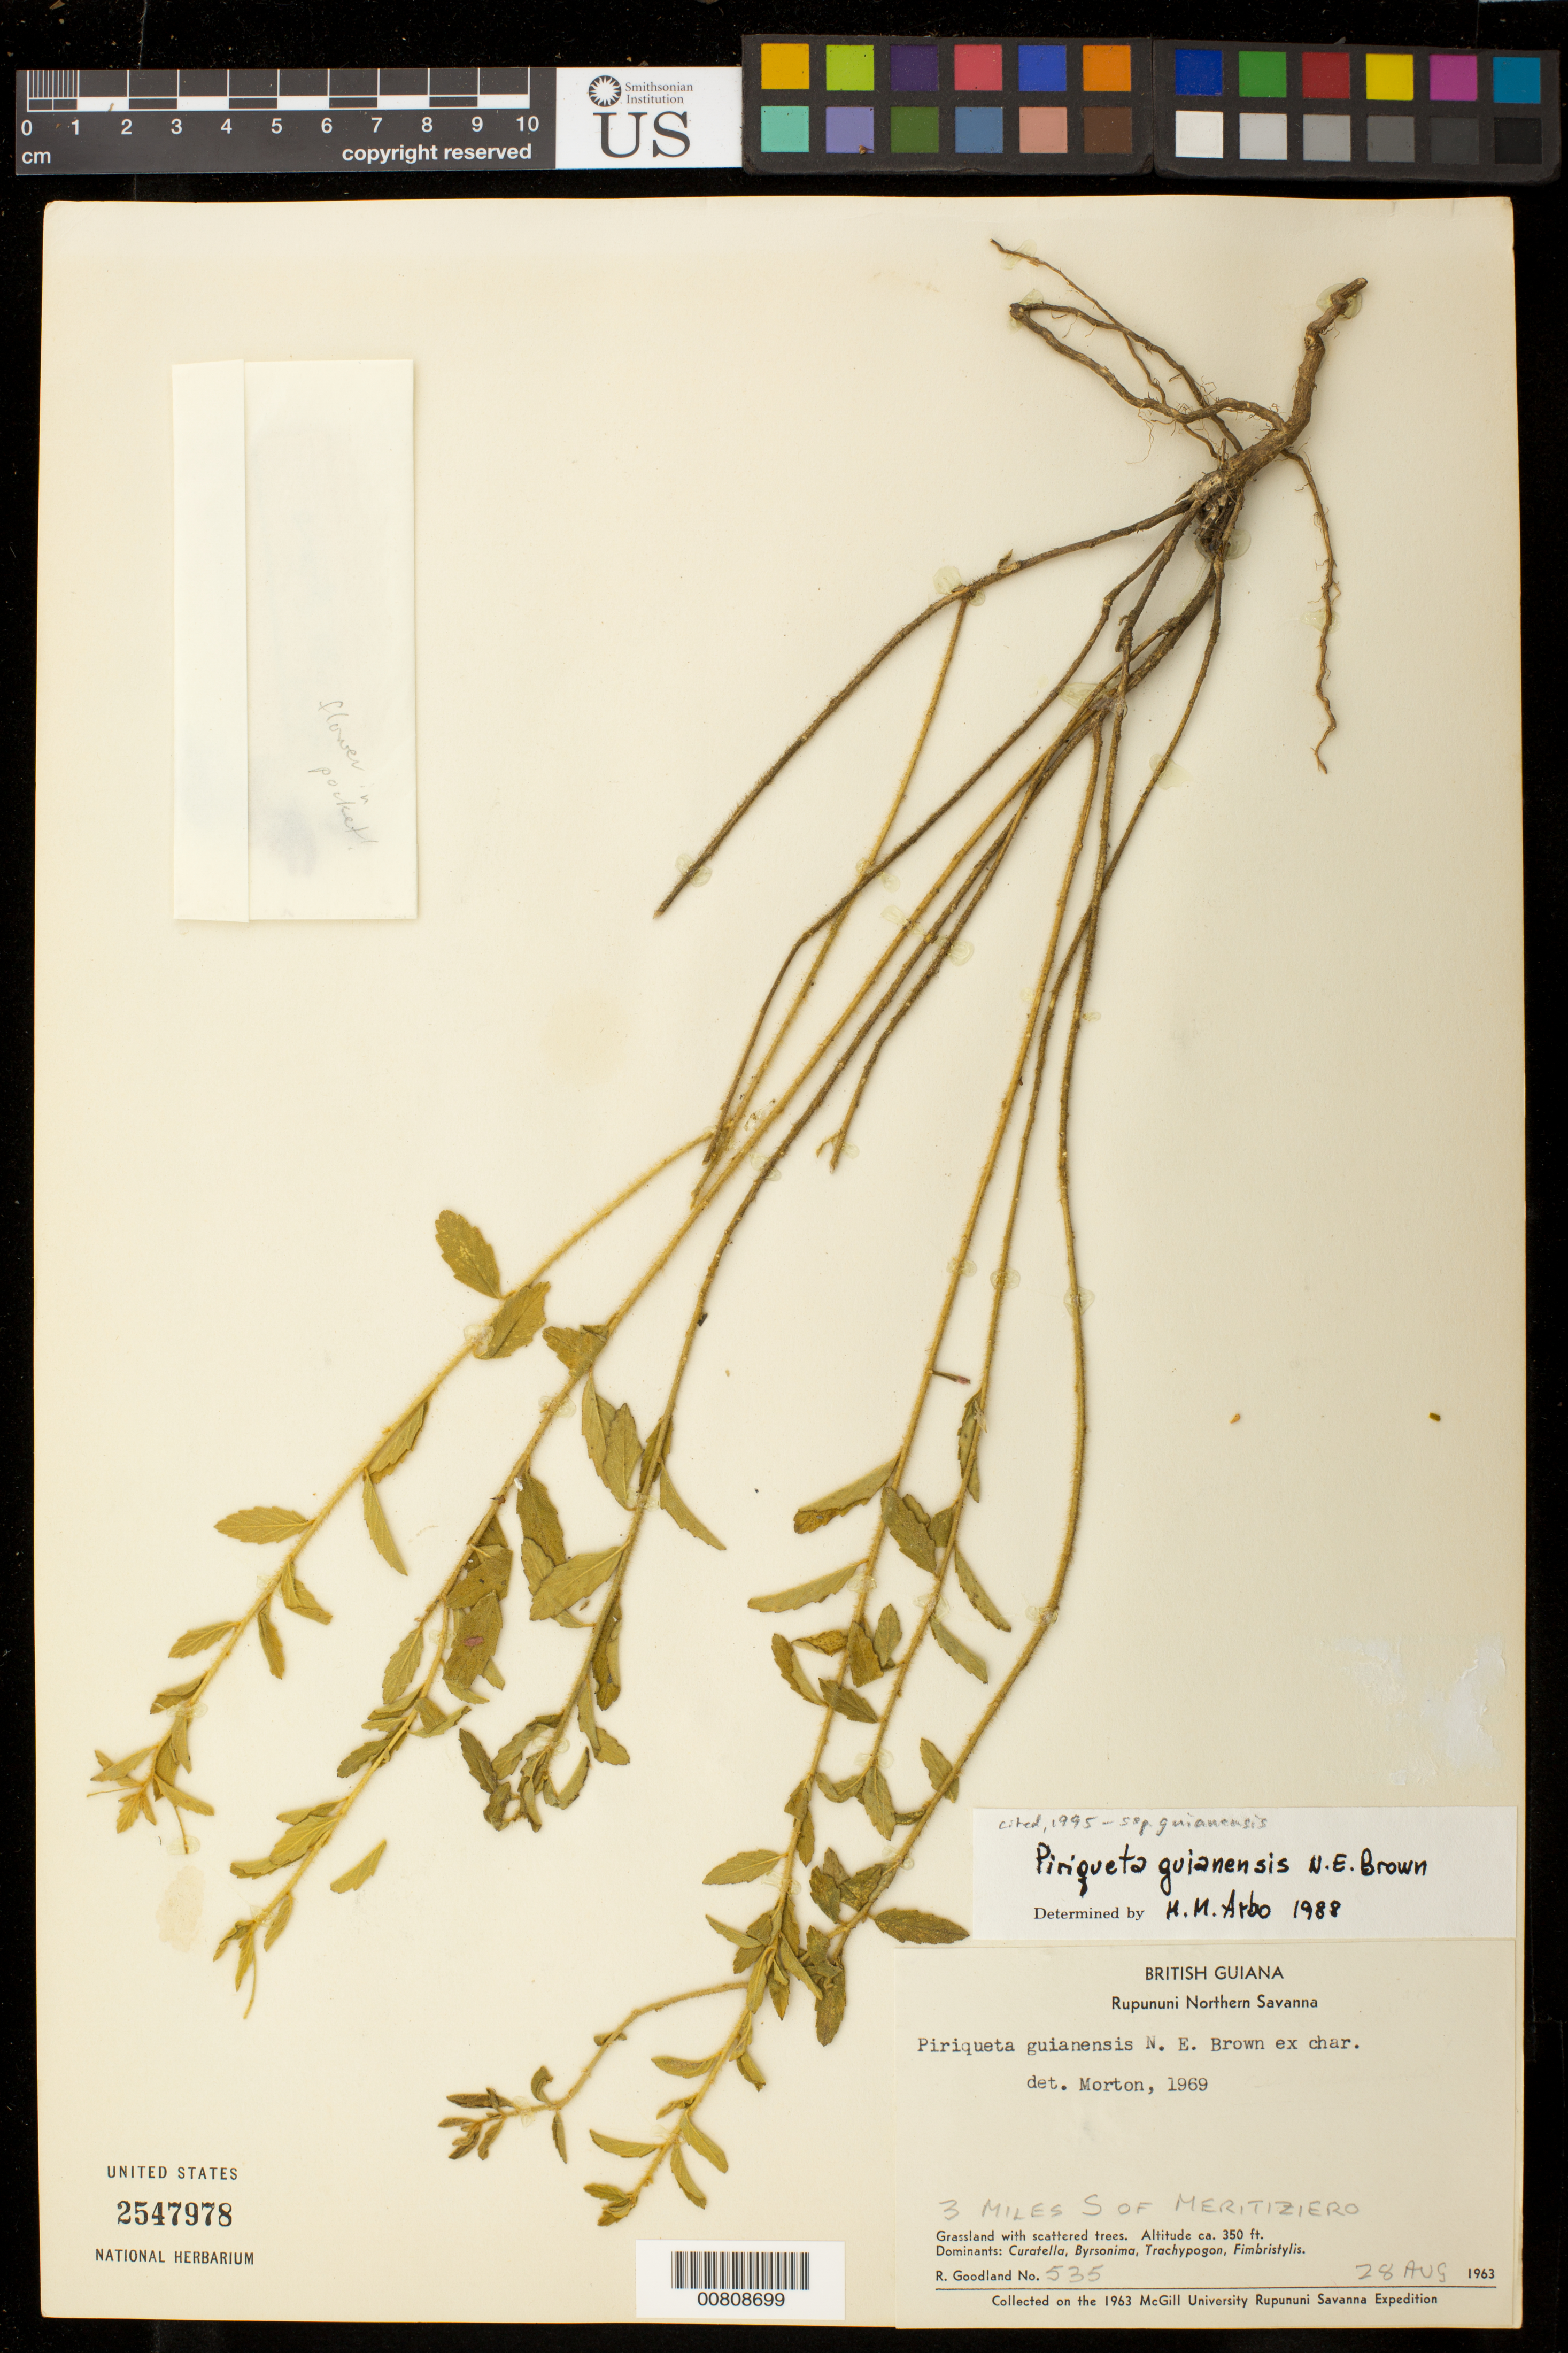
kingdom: Plantae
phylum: Tracheophyta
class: Magnoliopsida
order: Malpighiales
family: Turneraceae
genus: Piriqueta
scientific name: Piriqueta guianensis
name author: N.E. Br.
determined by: Arbo, M. M.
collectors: R. Goodland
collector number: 535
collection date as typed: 28-Aug-63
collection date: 1963-08-28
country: Guyana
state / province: U. Takutu-U. Essequibo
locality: Rupununi Northern Savanna, Meritiziero, 3 mi. S of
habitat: Grassland with scattered trees. Dominants: Curatella, Byrsonima, Trachypogon, Fimbristylis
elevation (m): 107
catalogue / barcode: US 2547978